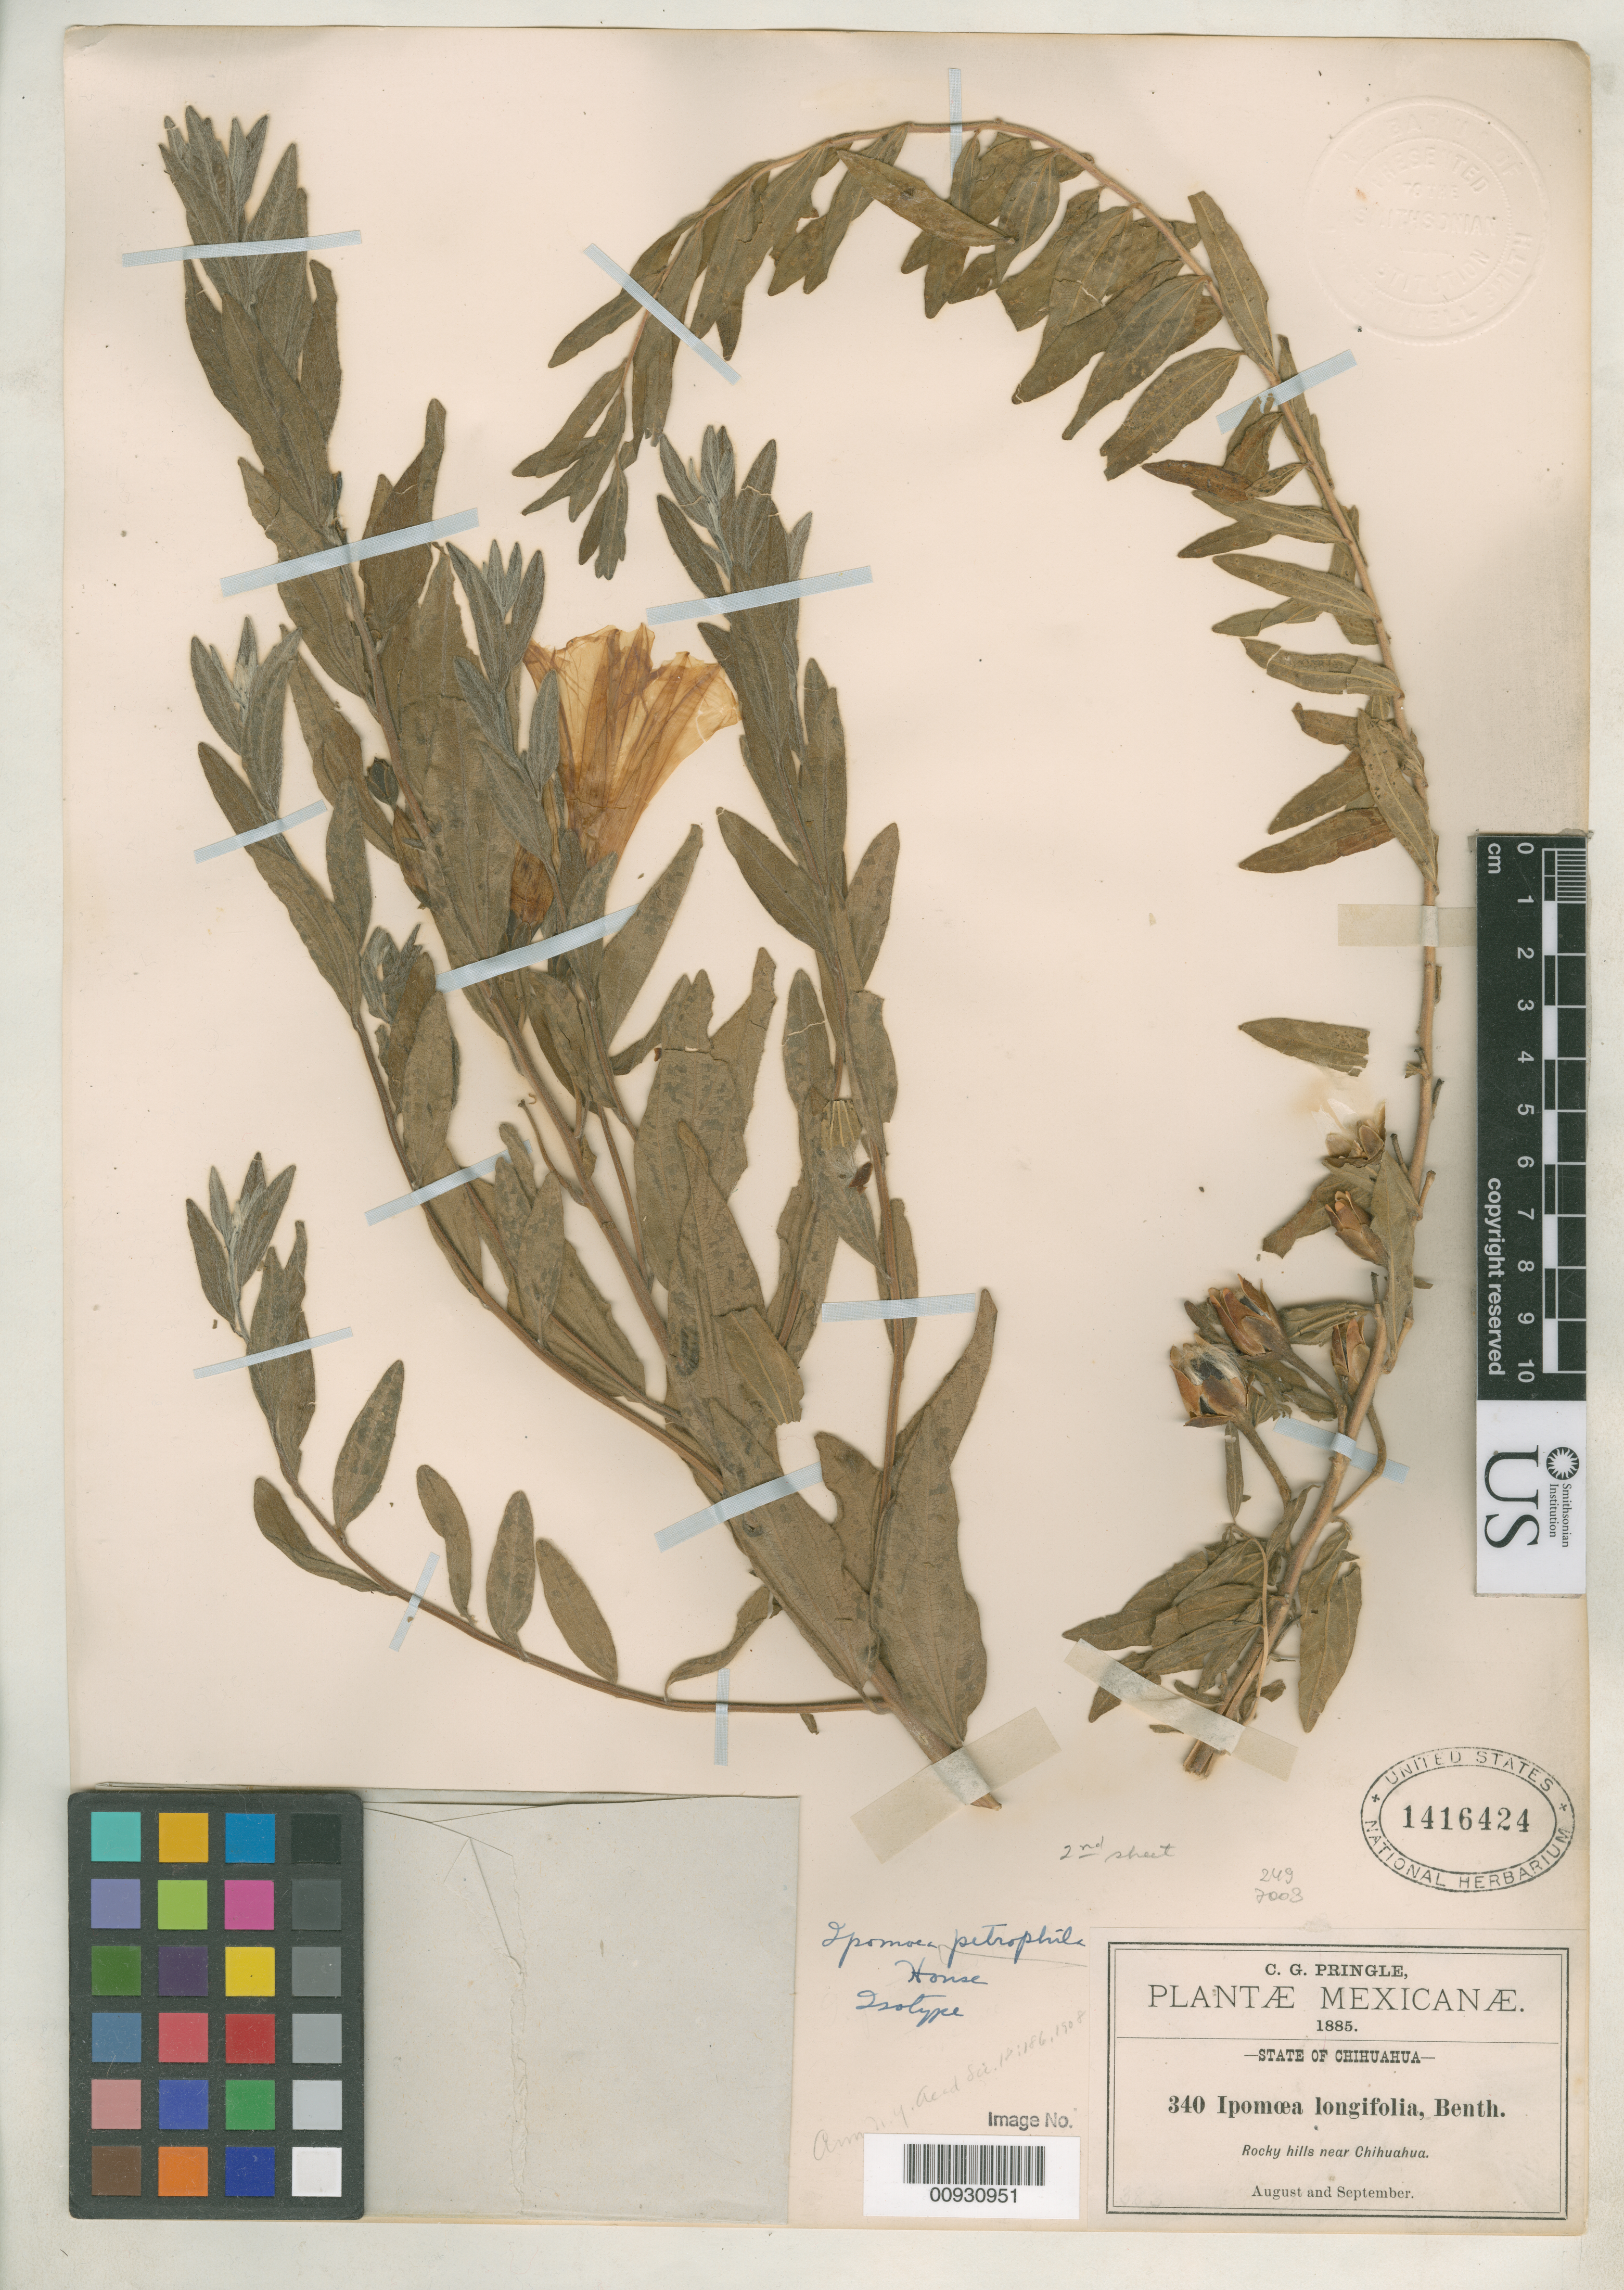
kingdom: Plantae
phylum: Tracheophyta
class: Magnoliopsida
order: Solanales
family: Convolvulaceae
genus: Ipomoea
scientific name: Ipomoea petrophila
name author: House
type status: Isotype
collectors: C. G. Pringle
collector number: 340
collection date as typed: Aug 1885 to -- Sep 1885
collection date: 1885-08/1885-09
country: Mexico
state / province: Chihuahua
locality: Hills near Chihuahua.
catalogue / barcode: US 1416424